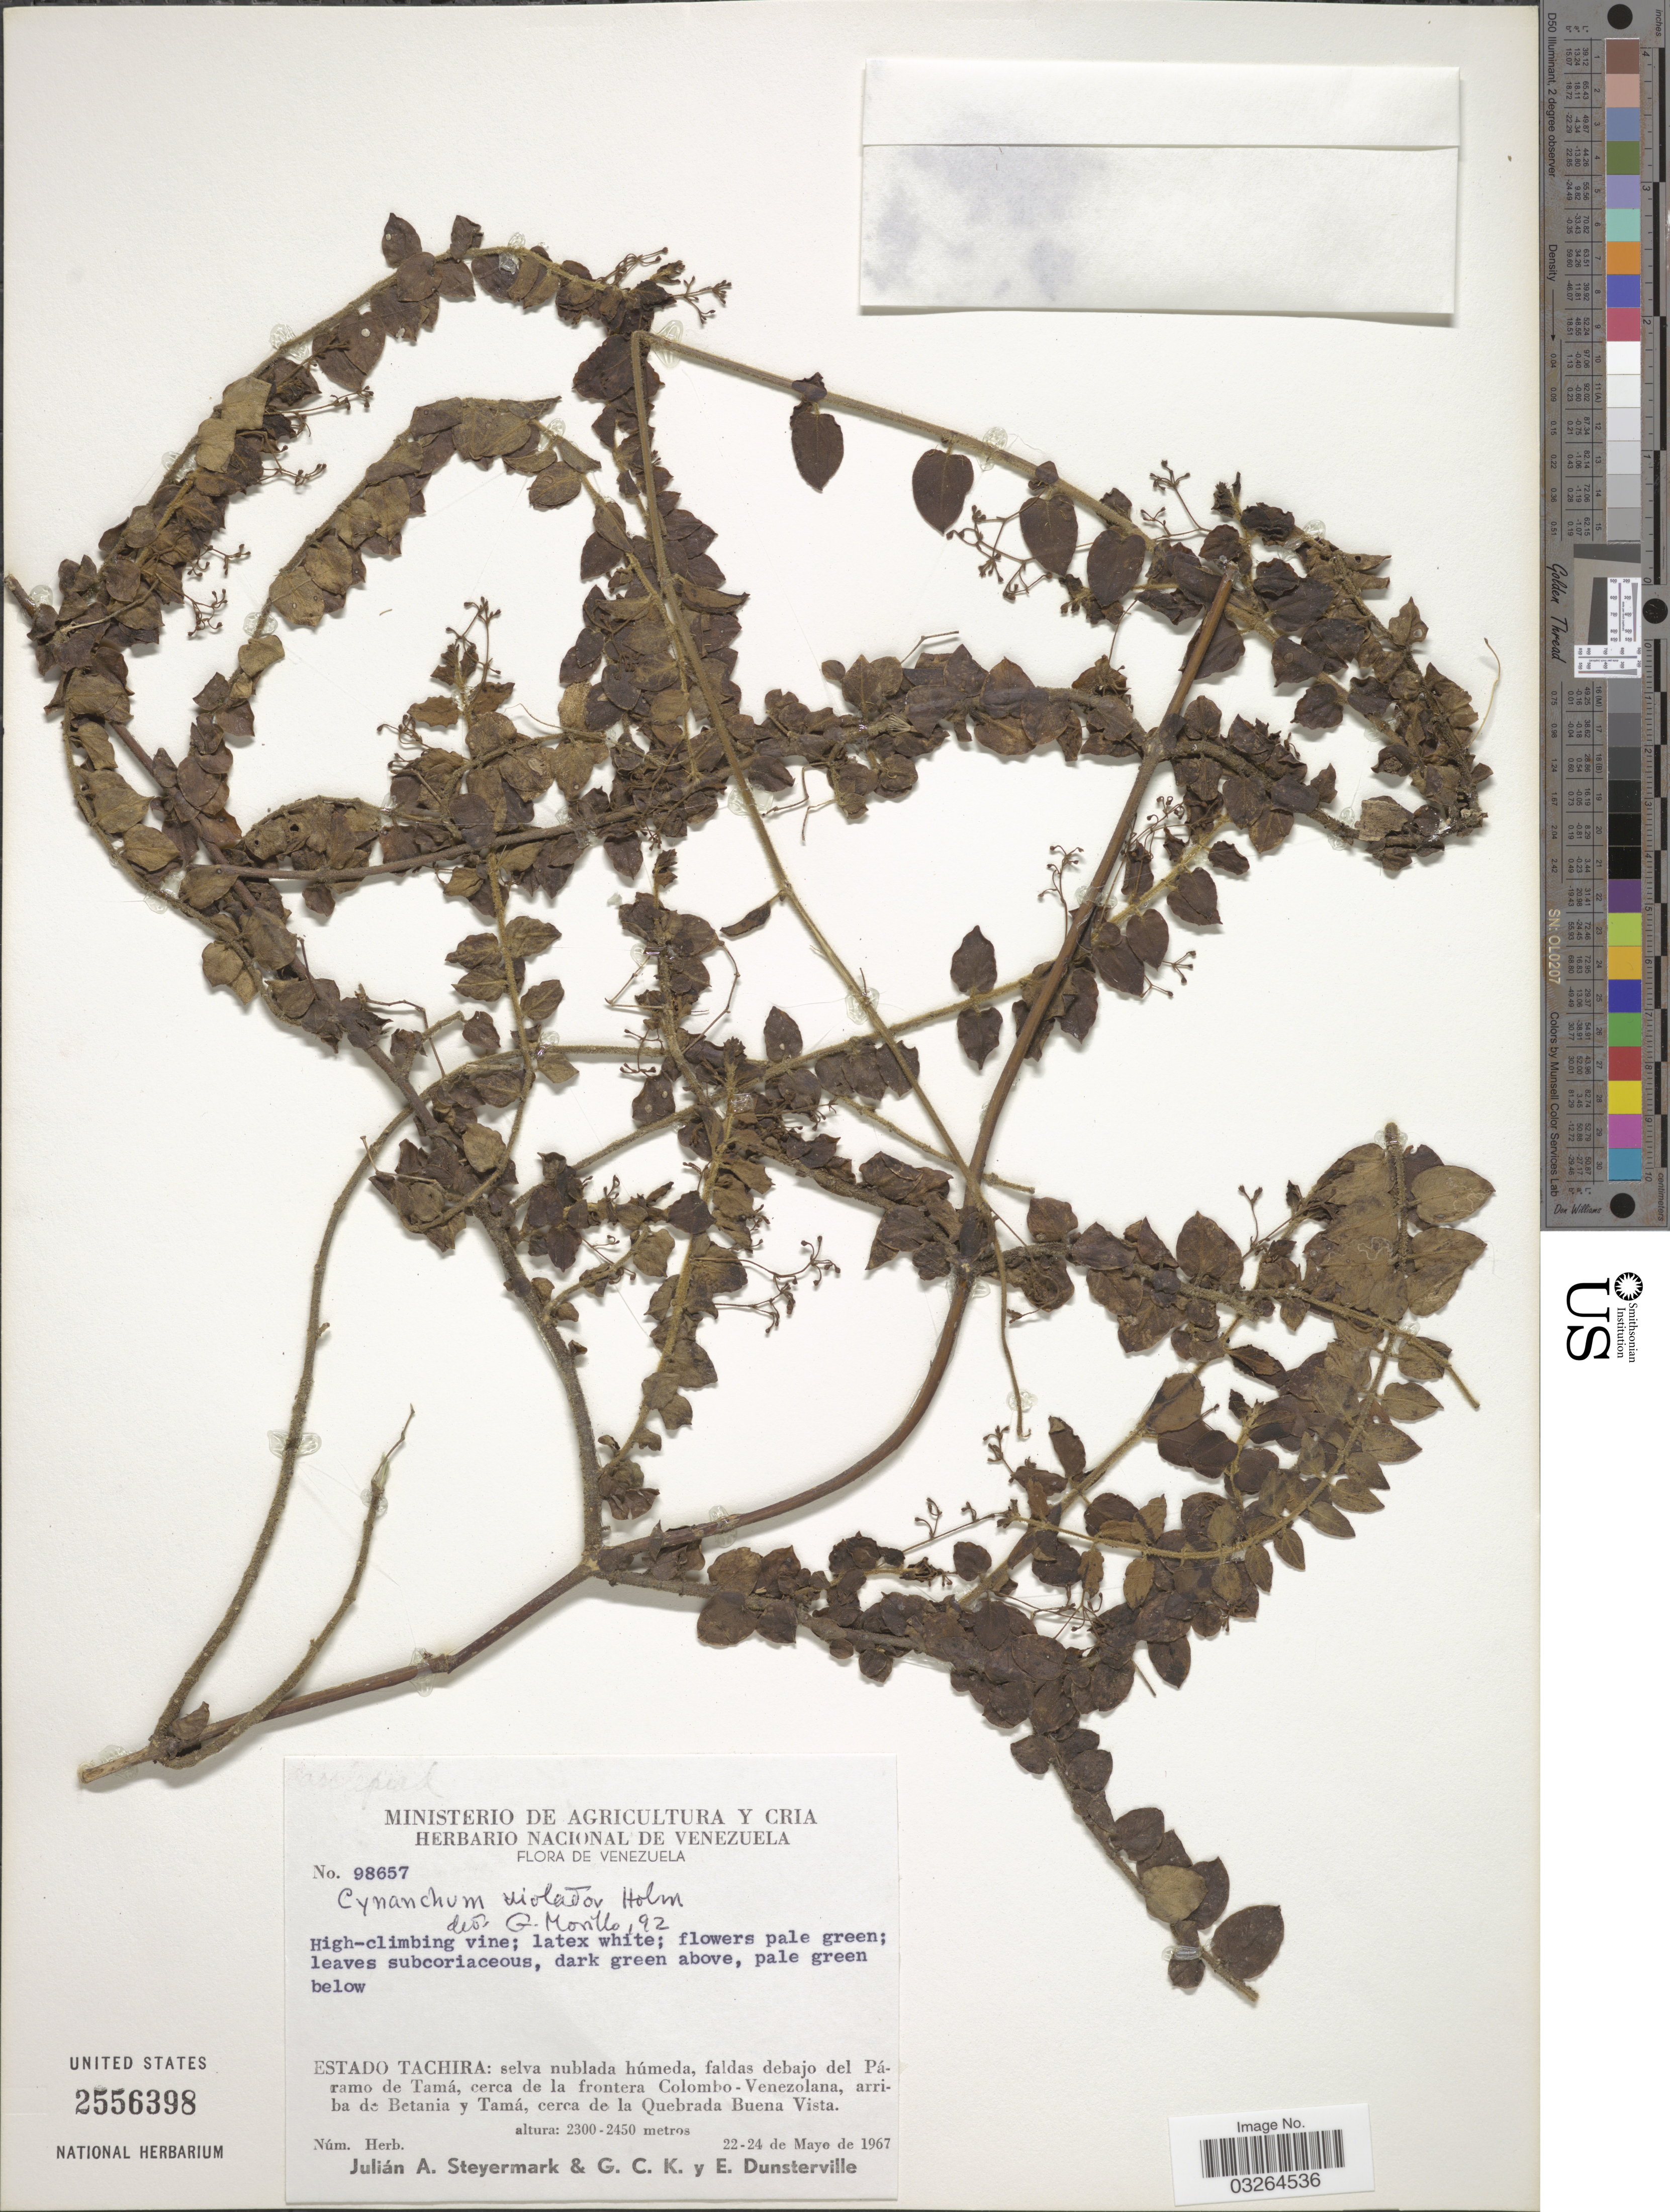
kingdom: Plantae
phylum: Tracheophyta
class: Magnoliopsida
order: Gentianales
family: Apocynaceae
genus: Cynanchum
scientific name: Cynanchum violator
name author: R.W. Holm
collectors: J. Steyermark, G. C. K. Dunsterville & E. Dunsterville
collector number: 98657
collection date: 1967-05-22/1967-05-24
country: Venezuela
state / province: Tachira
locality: Selva nublada húmeda, faldas debajo del Páramo de Tamá, cerca de la frontera Colombo-Venezolana, arriba de Betania y Tamá, cerca de la Quebrada Buena Vista.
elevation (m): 2300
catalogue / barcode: US 2556398